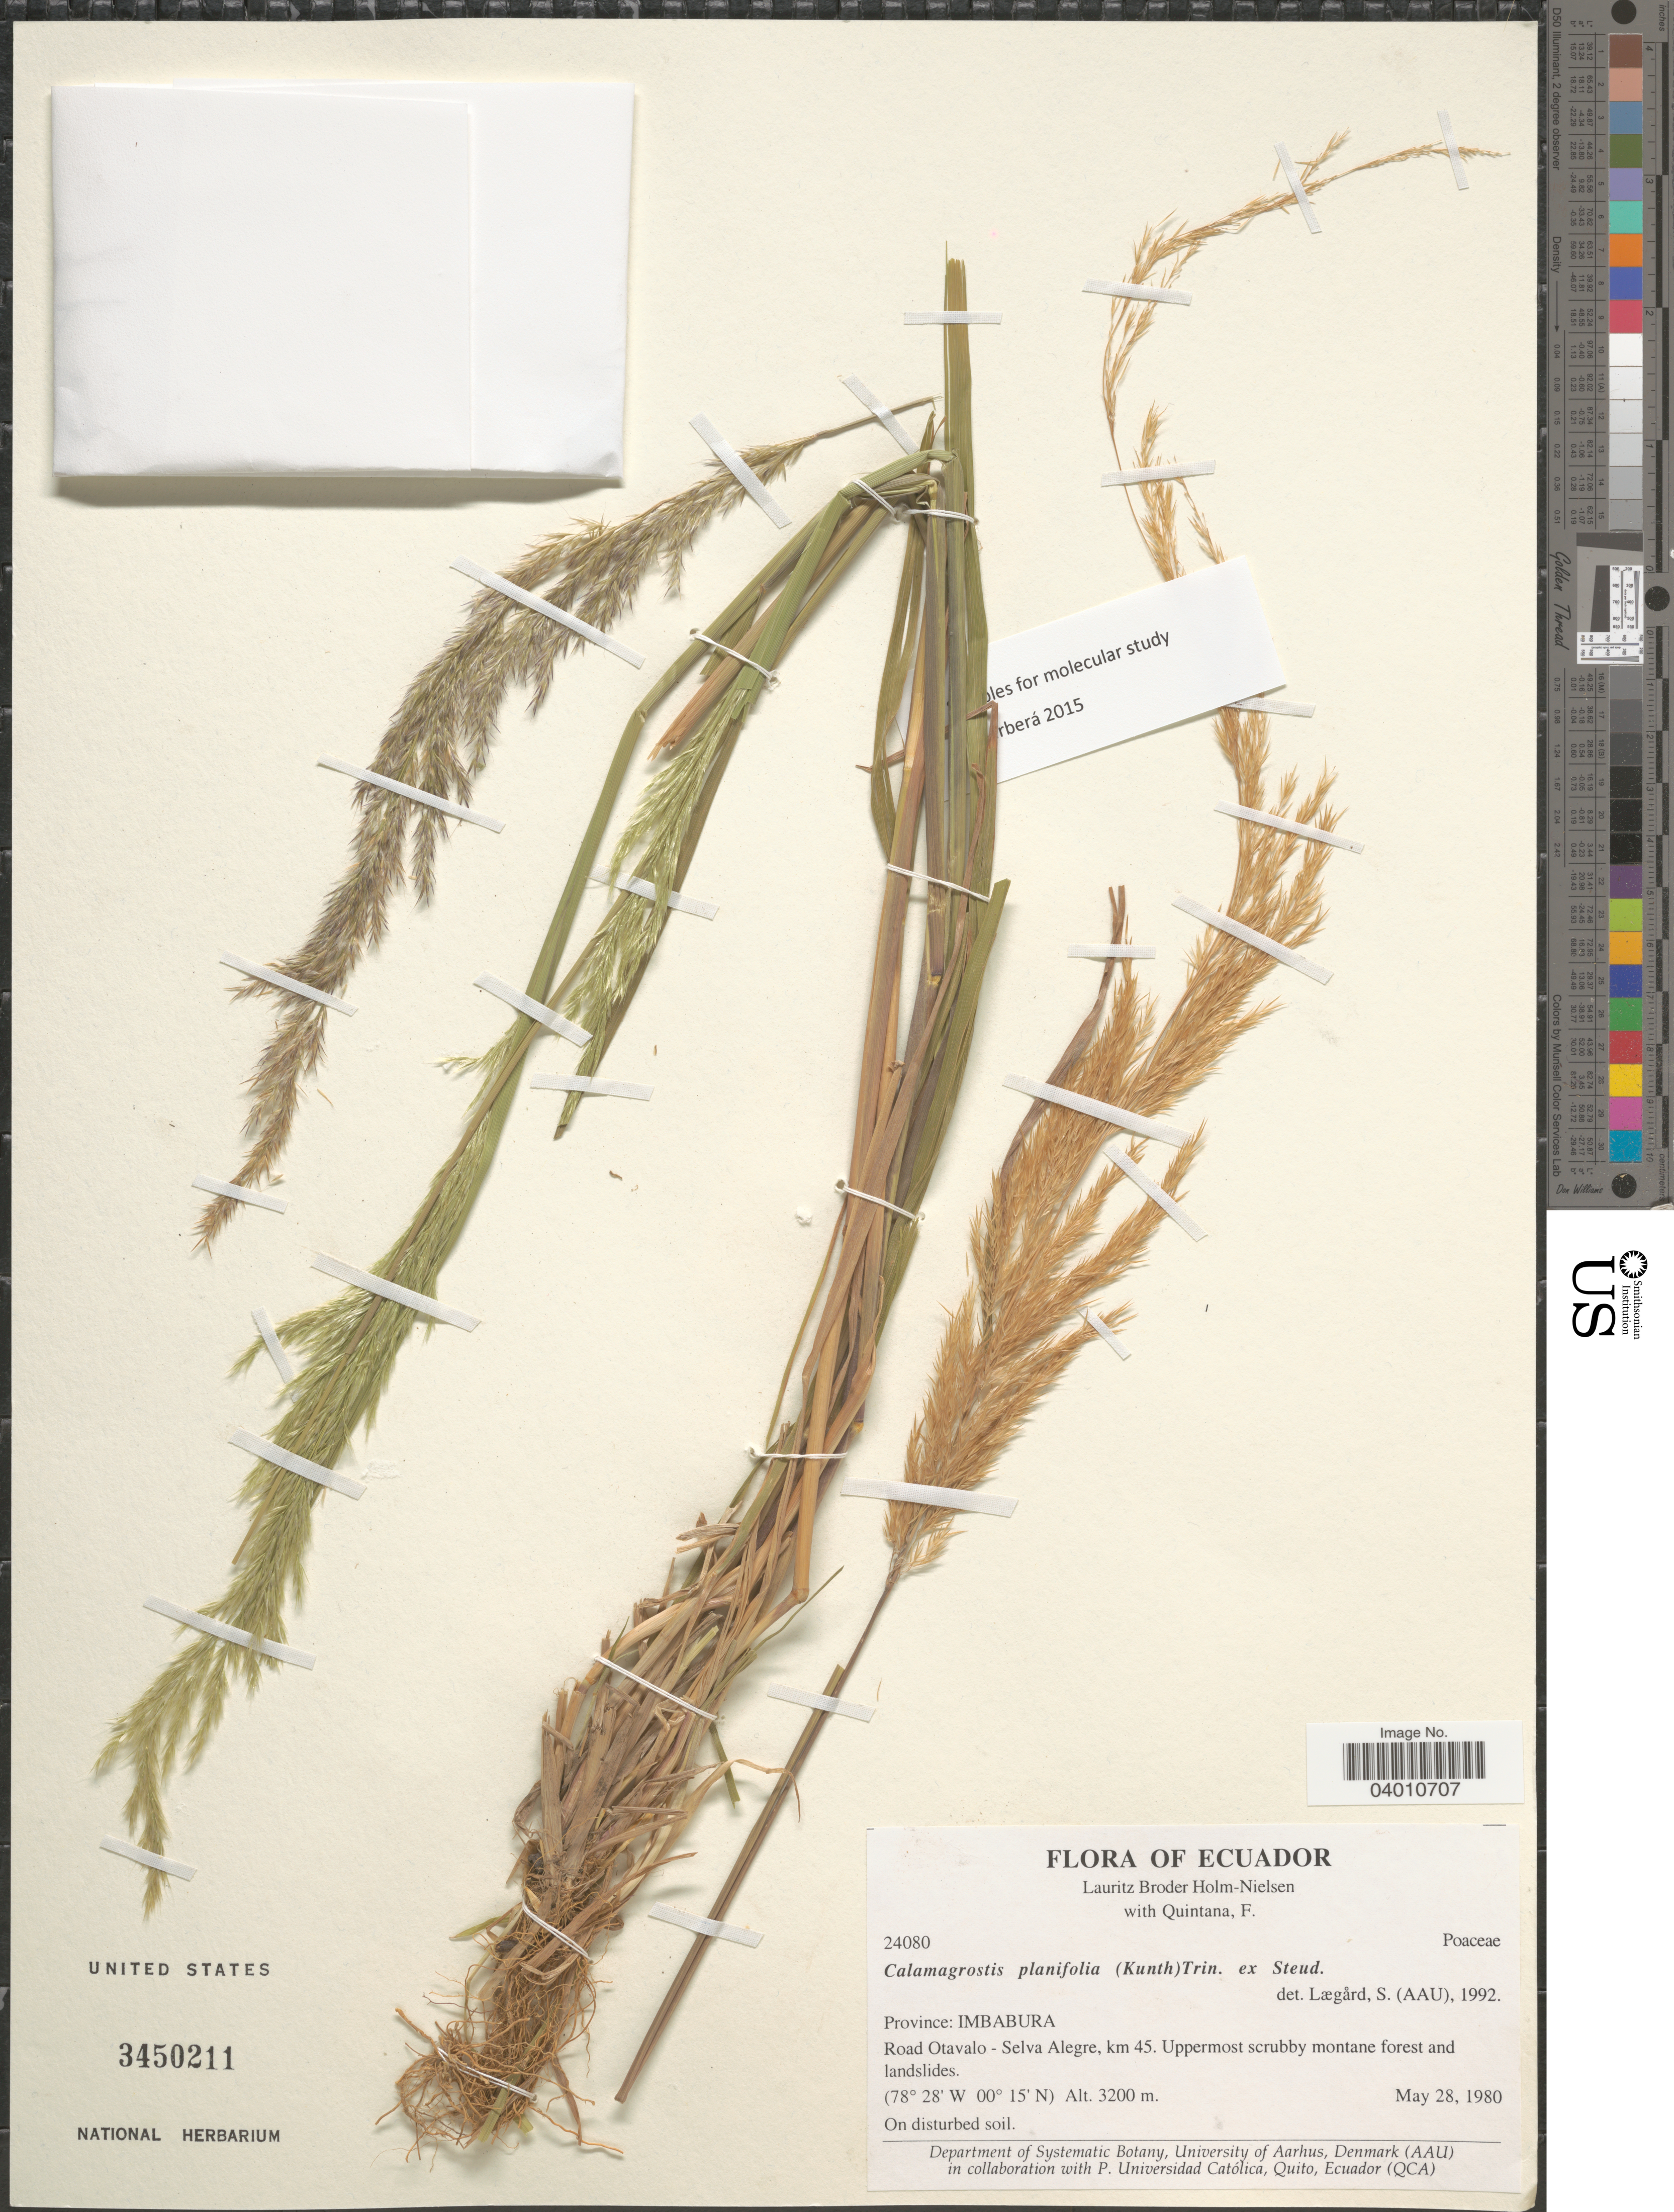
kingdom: Plantae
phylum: Tracheophyta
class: Liliopsida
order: Poales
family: Poaceae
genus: Peyritschia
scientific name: Peyritschia planifolia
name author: (Kunth) P.M. Peterson et al.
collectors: L. B. Holm-Nielsen & F. Quintana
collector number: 24080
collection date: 1980-05-28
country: Ecuador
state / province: Imbabura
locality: Road Otavalo - Selva Alegre, km 45. Uppermost scrubby montane forest and landslides.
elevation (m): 3200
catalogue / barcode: US 3450211